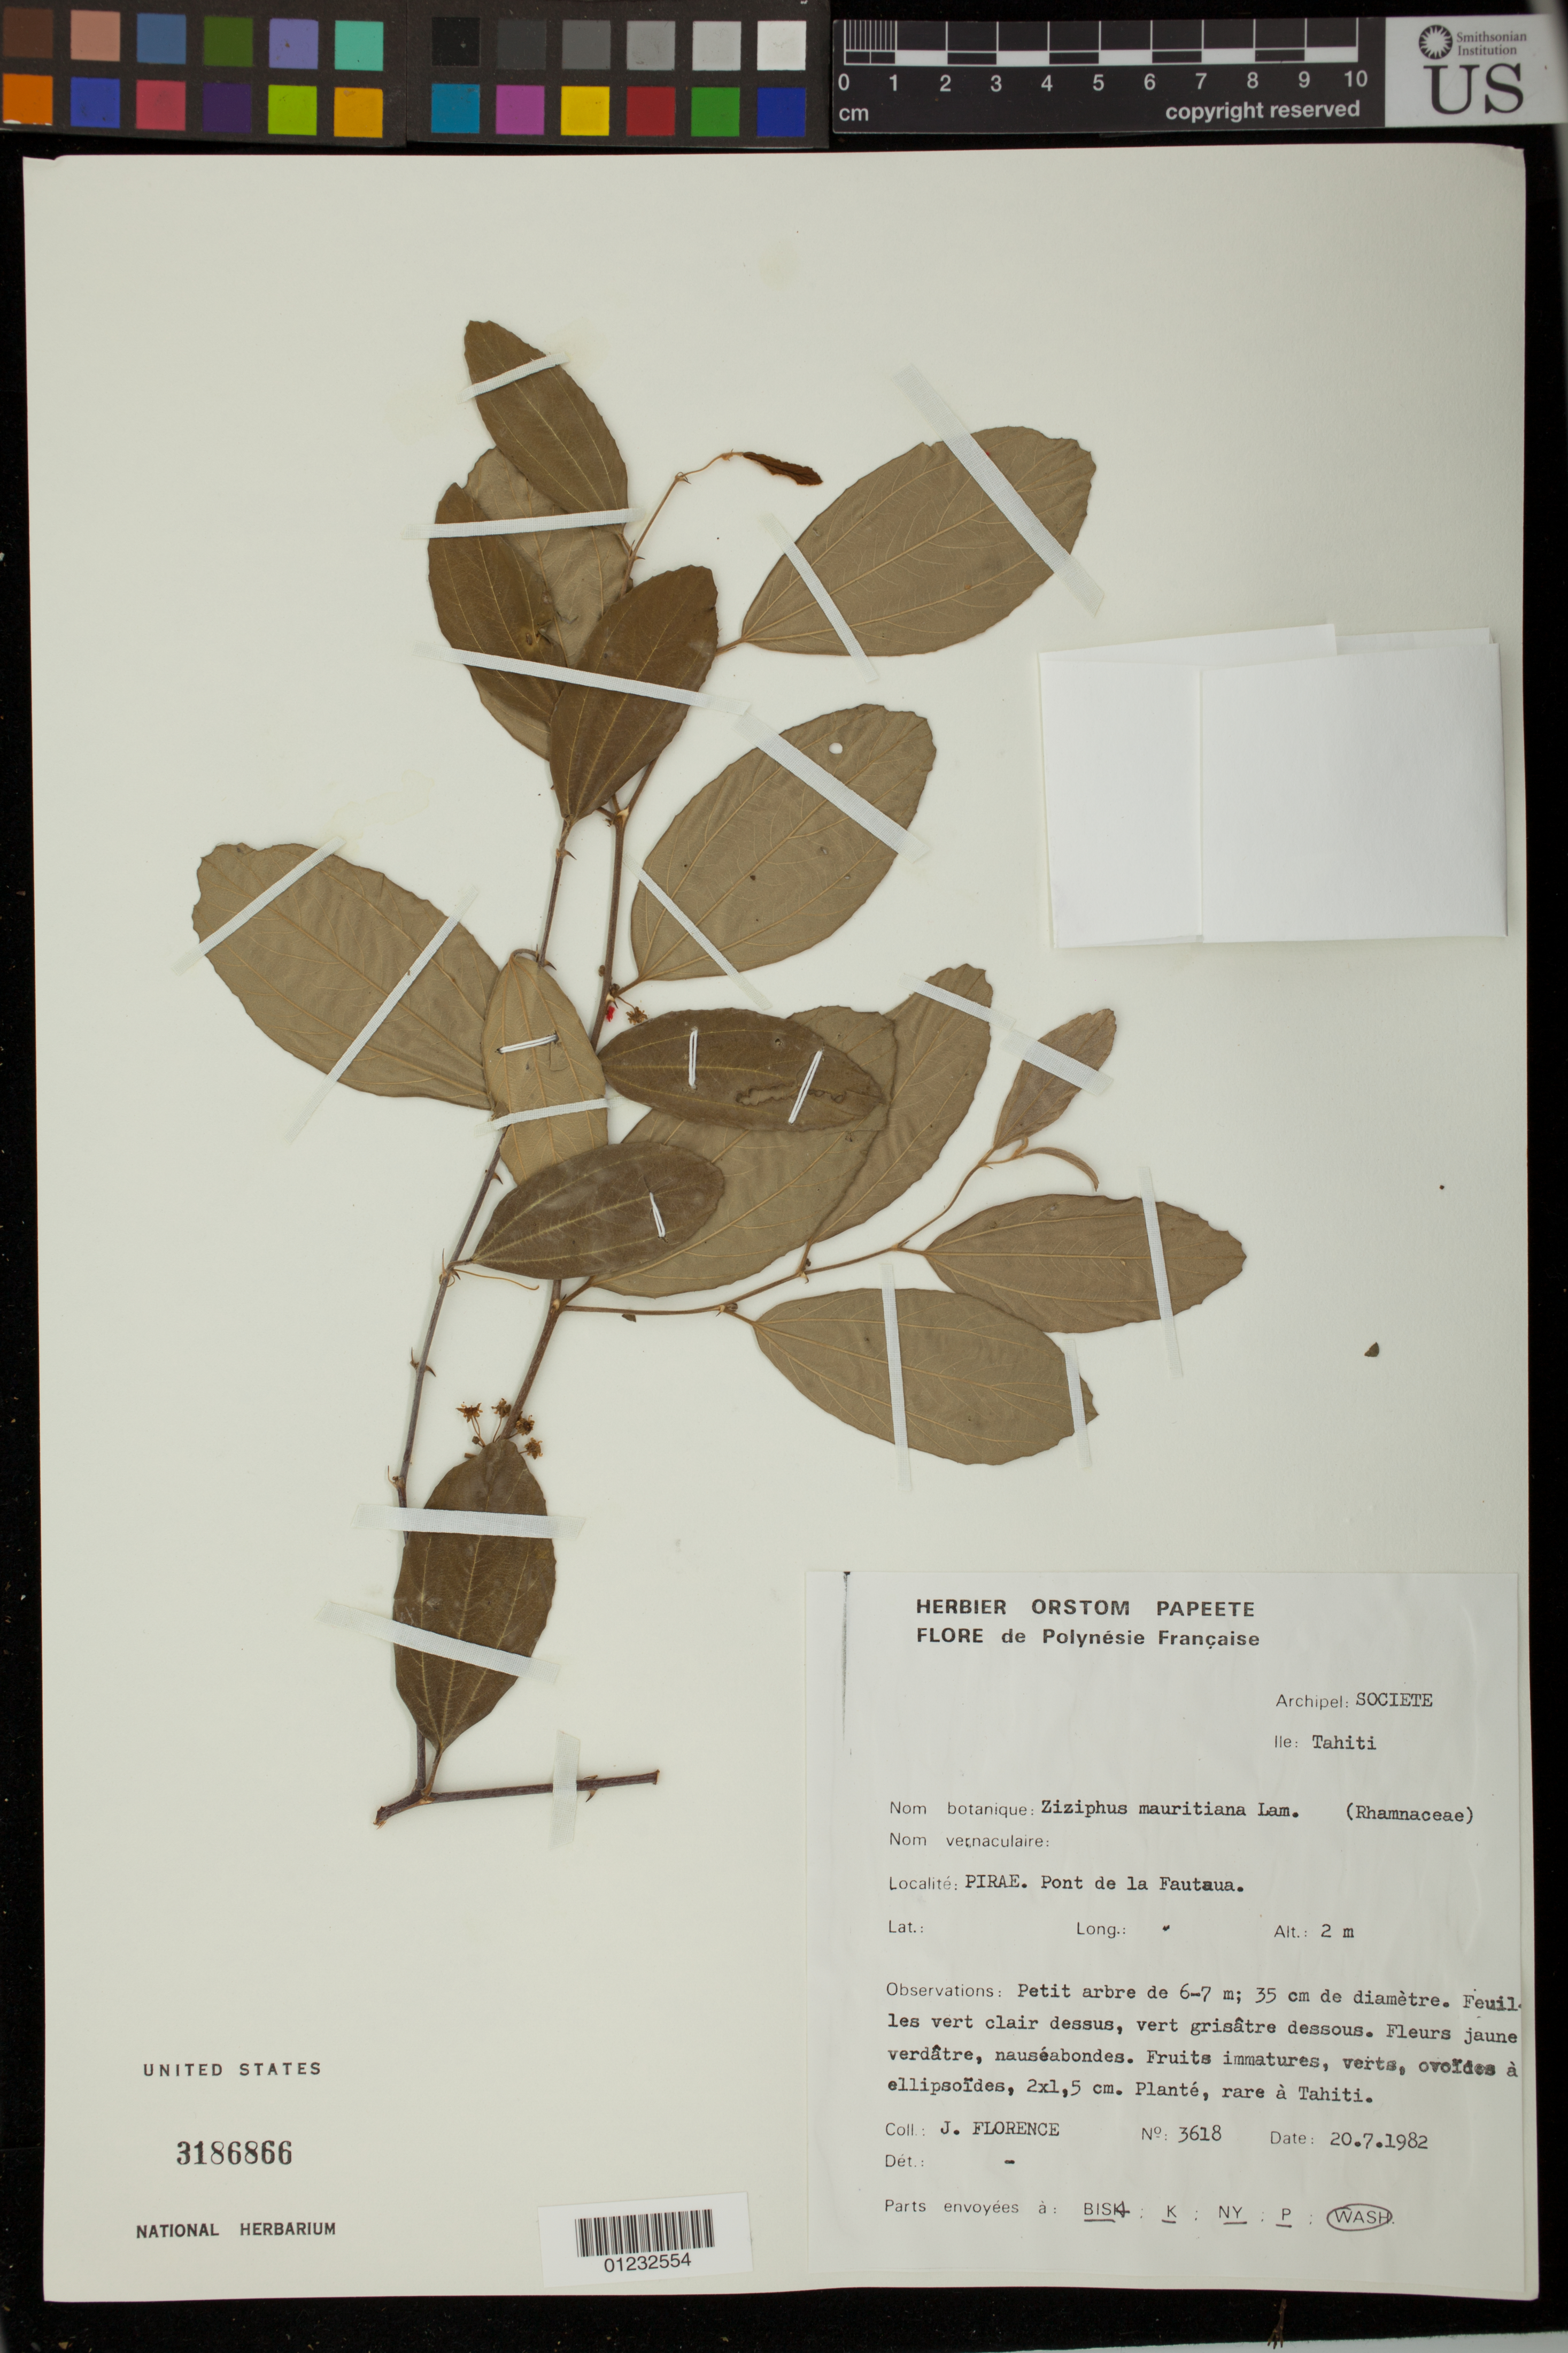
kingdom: Plantae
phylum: Tracheophyta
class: Magnoliopsida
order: Rosales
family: Rhamnaceae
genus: Ziziphus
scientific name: Ziziphus mauritiana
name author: Lam.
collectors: J. Florence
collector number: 3618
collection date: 1982-07-20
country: French Polynesia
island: Tahiti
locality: Pirae. Pont de la Fautaua.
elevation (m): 2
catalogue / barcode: US 3186866